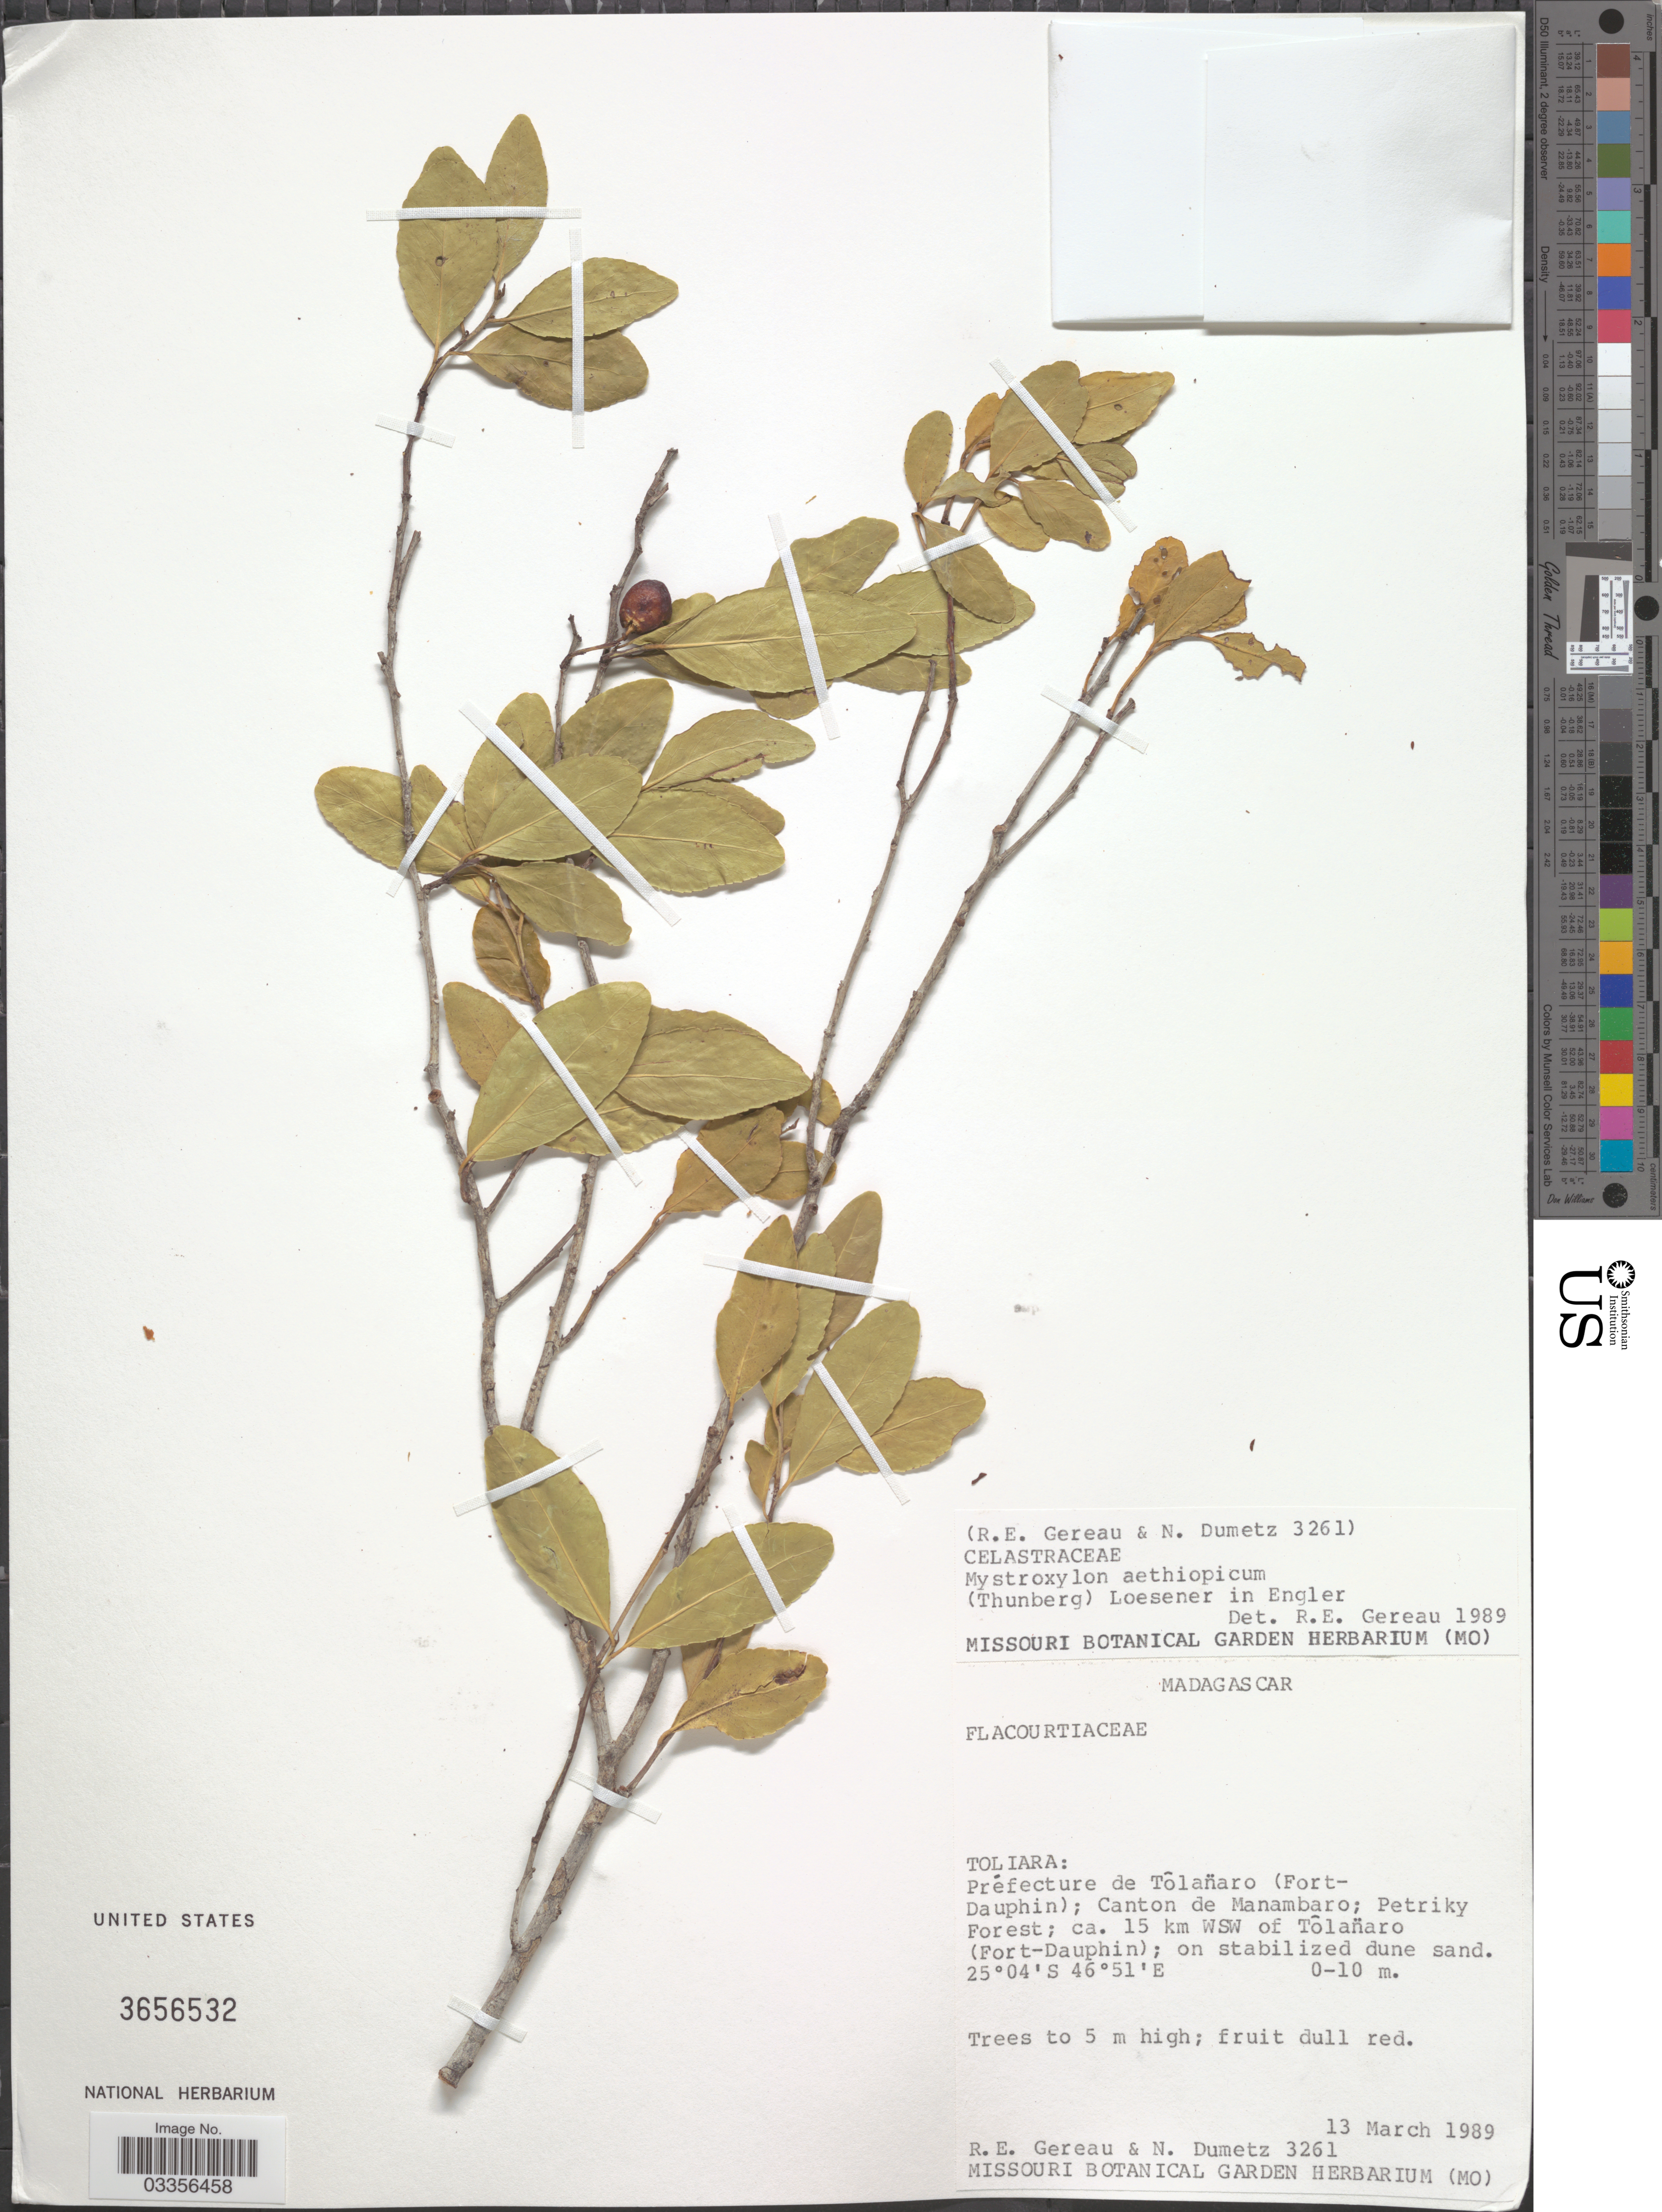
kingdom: Plantae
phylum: Tracheophyta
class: Magnoliopsida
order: Celastrales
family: Celastraceae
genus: Mystroxylon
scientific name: Mystroxylon aethiopicum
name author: (Thunb.) Loes.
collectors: R. Gereau & N. Dumetz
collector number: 3261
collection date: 1989-03-13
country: Madagascar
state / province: Anosy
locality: Préfecture de Tôlanaro (Fort-Dauphin); Canton de Manambaro; Petriky Forest, ca. 15 km WSW of Tôlanaro (Fort-Dauphin).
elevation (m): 0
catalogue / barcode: US 3656532